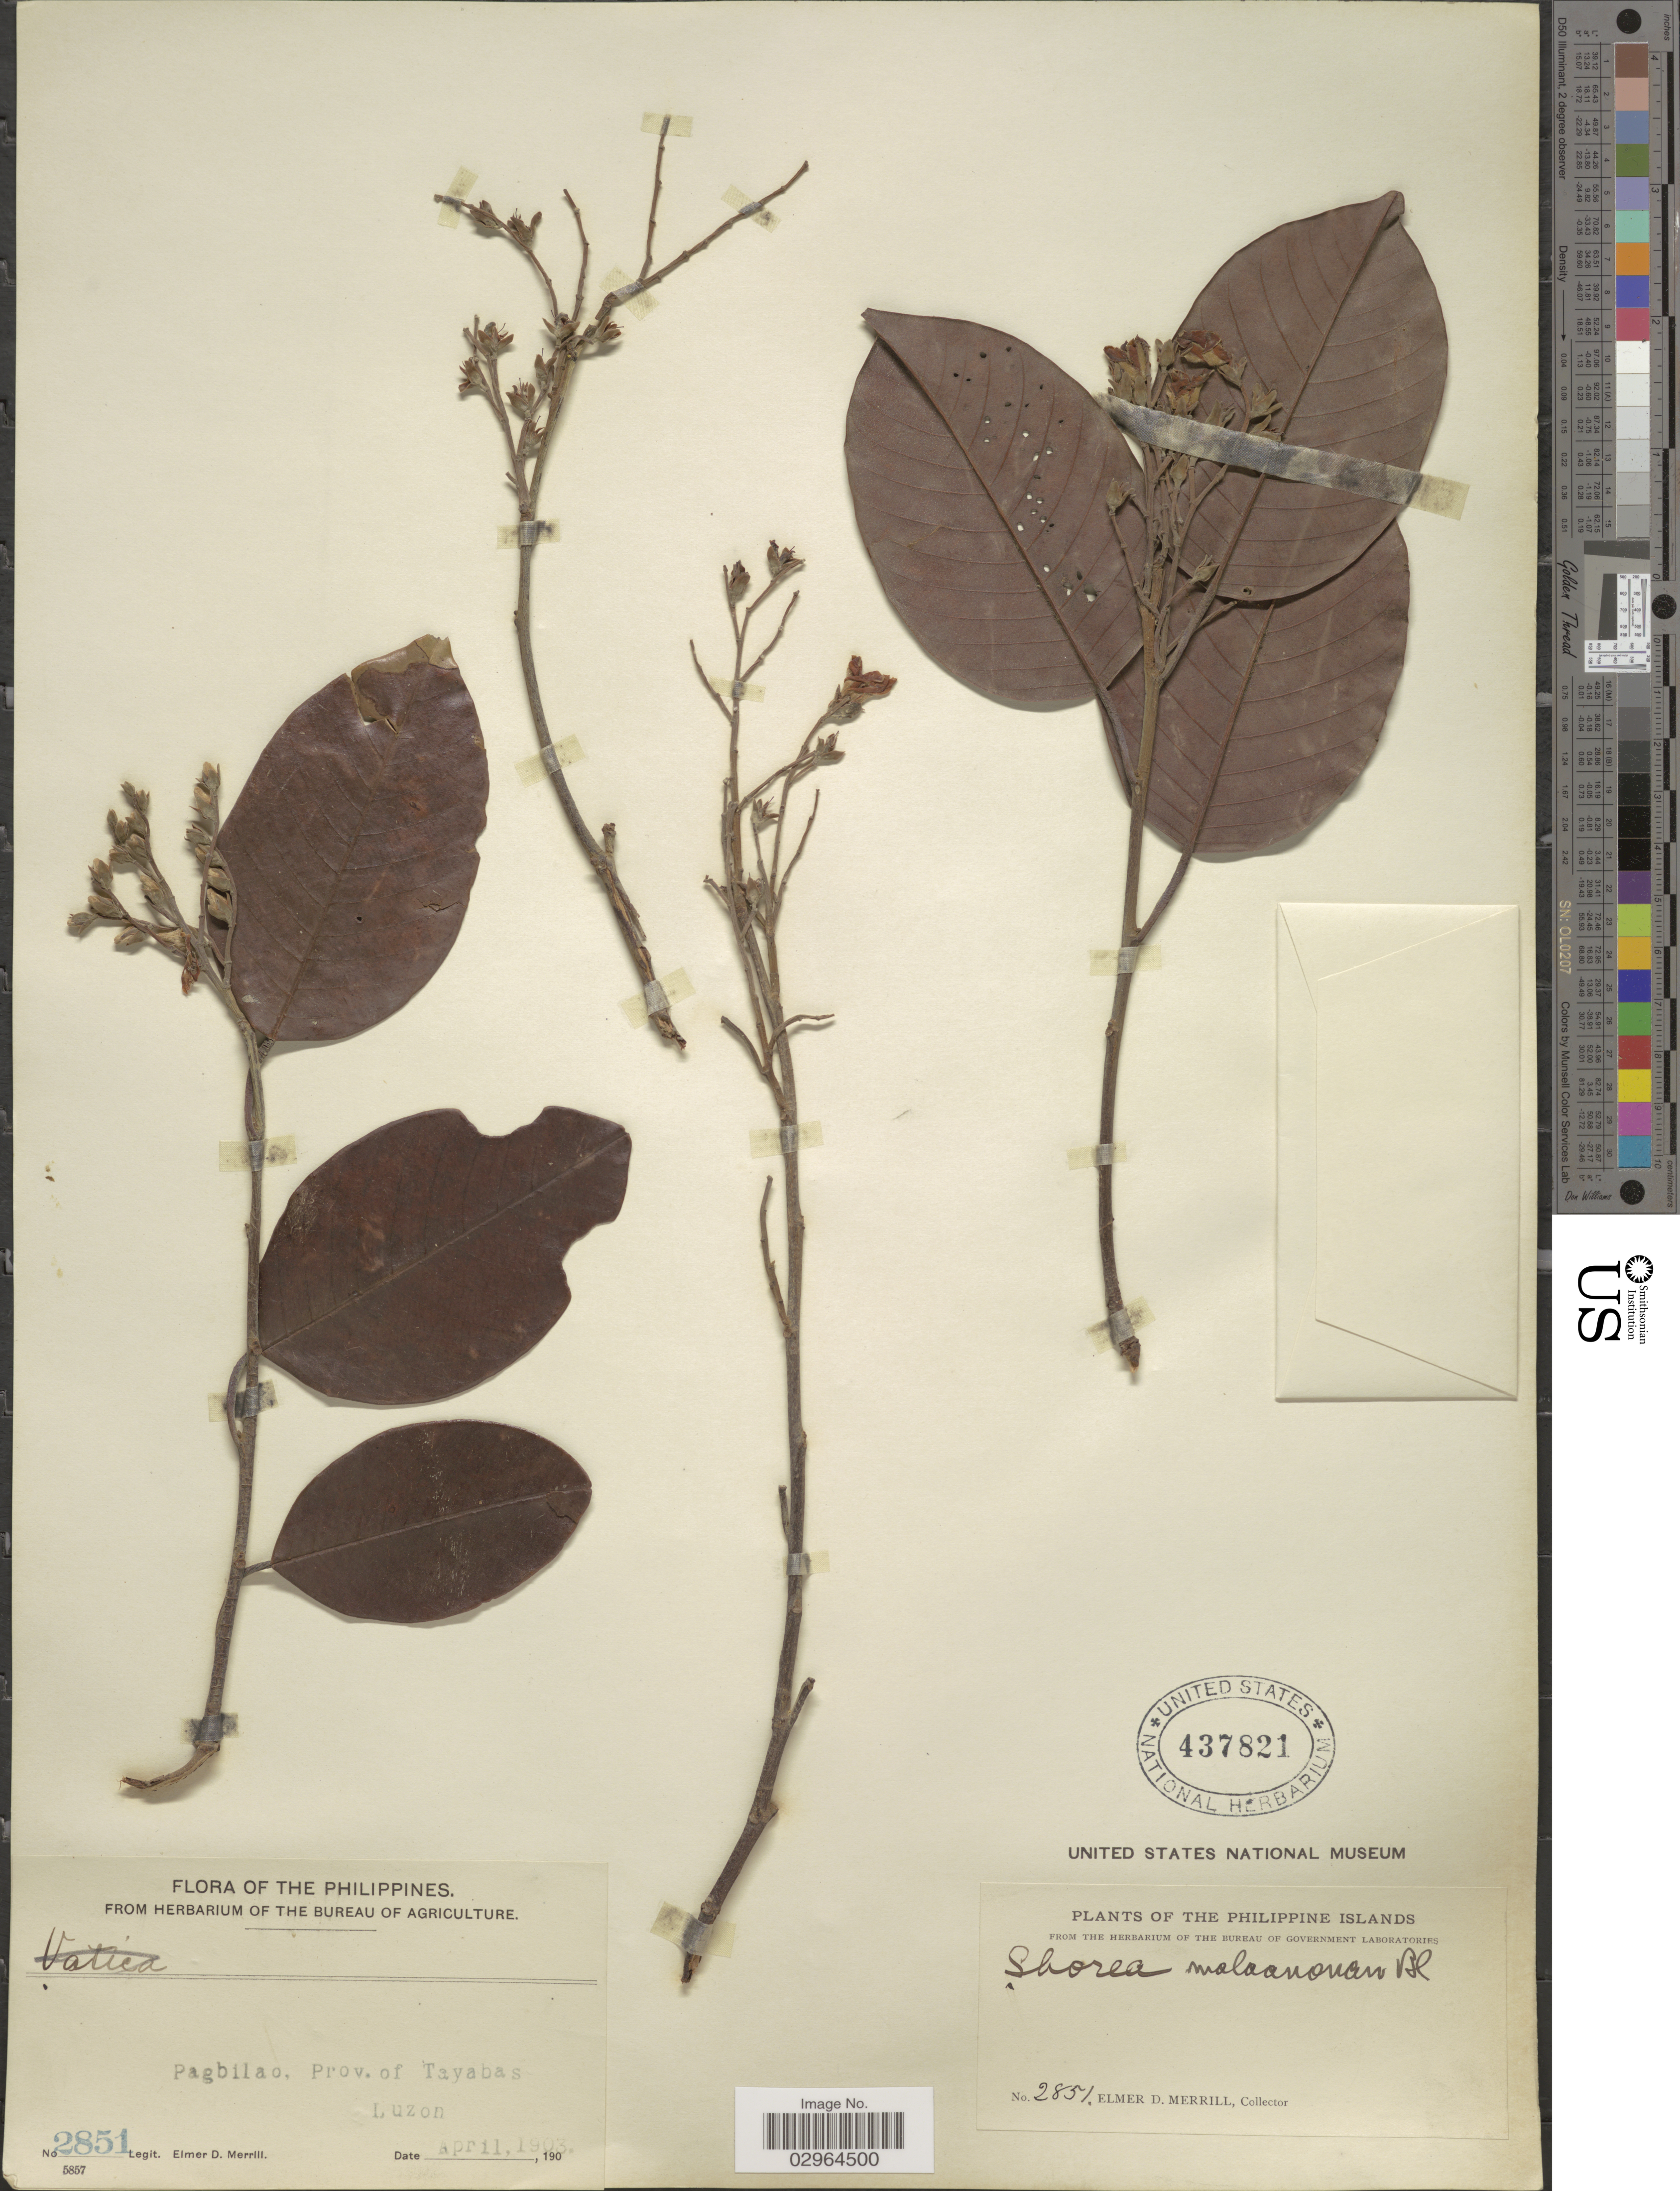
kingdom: Plantae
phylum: Tracheophyta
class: Magnoliopsida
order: Malvales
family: Dipterocarpaceae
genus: Anthoshorea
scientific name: Anthoshorea polita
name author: (S. Vidal) P.S. Ashton & J. Heck.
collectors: E. D. Merrill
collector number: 2851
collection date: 1903-04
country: Philippines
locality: Pagbilao, Prov. of Tayabas, Luzon.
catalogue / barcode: US 437821